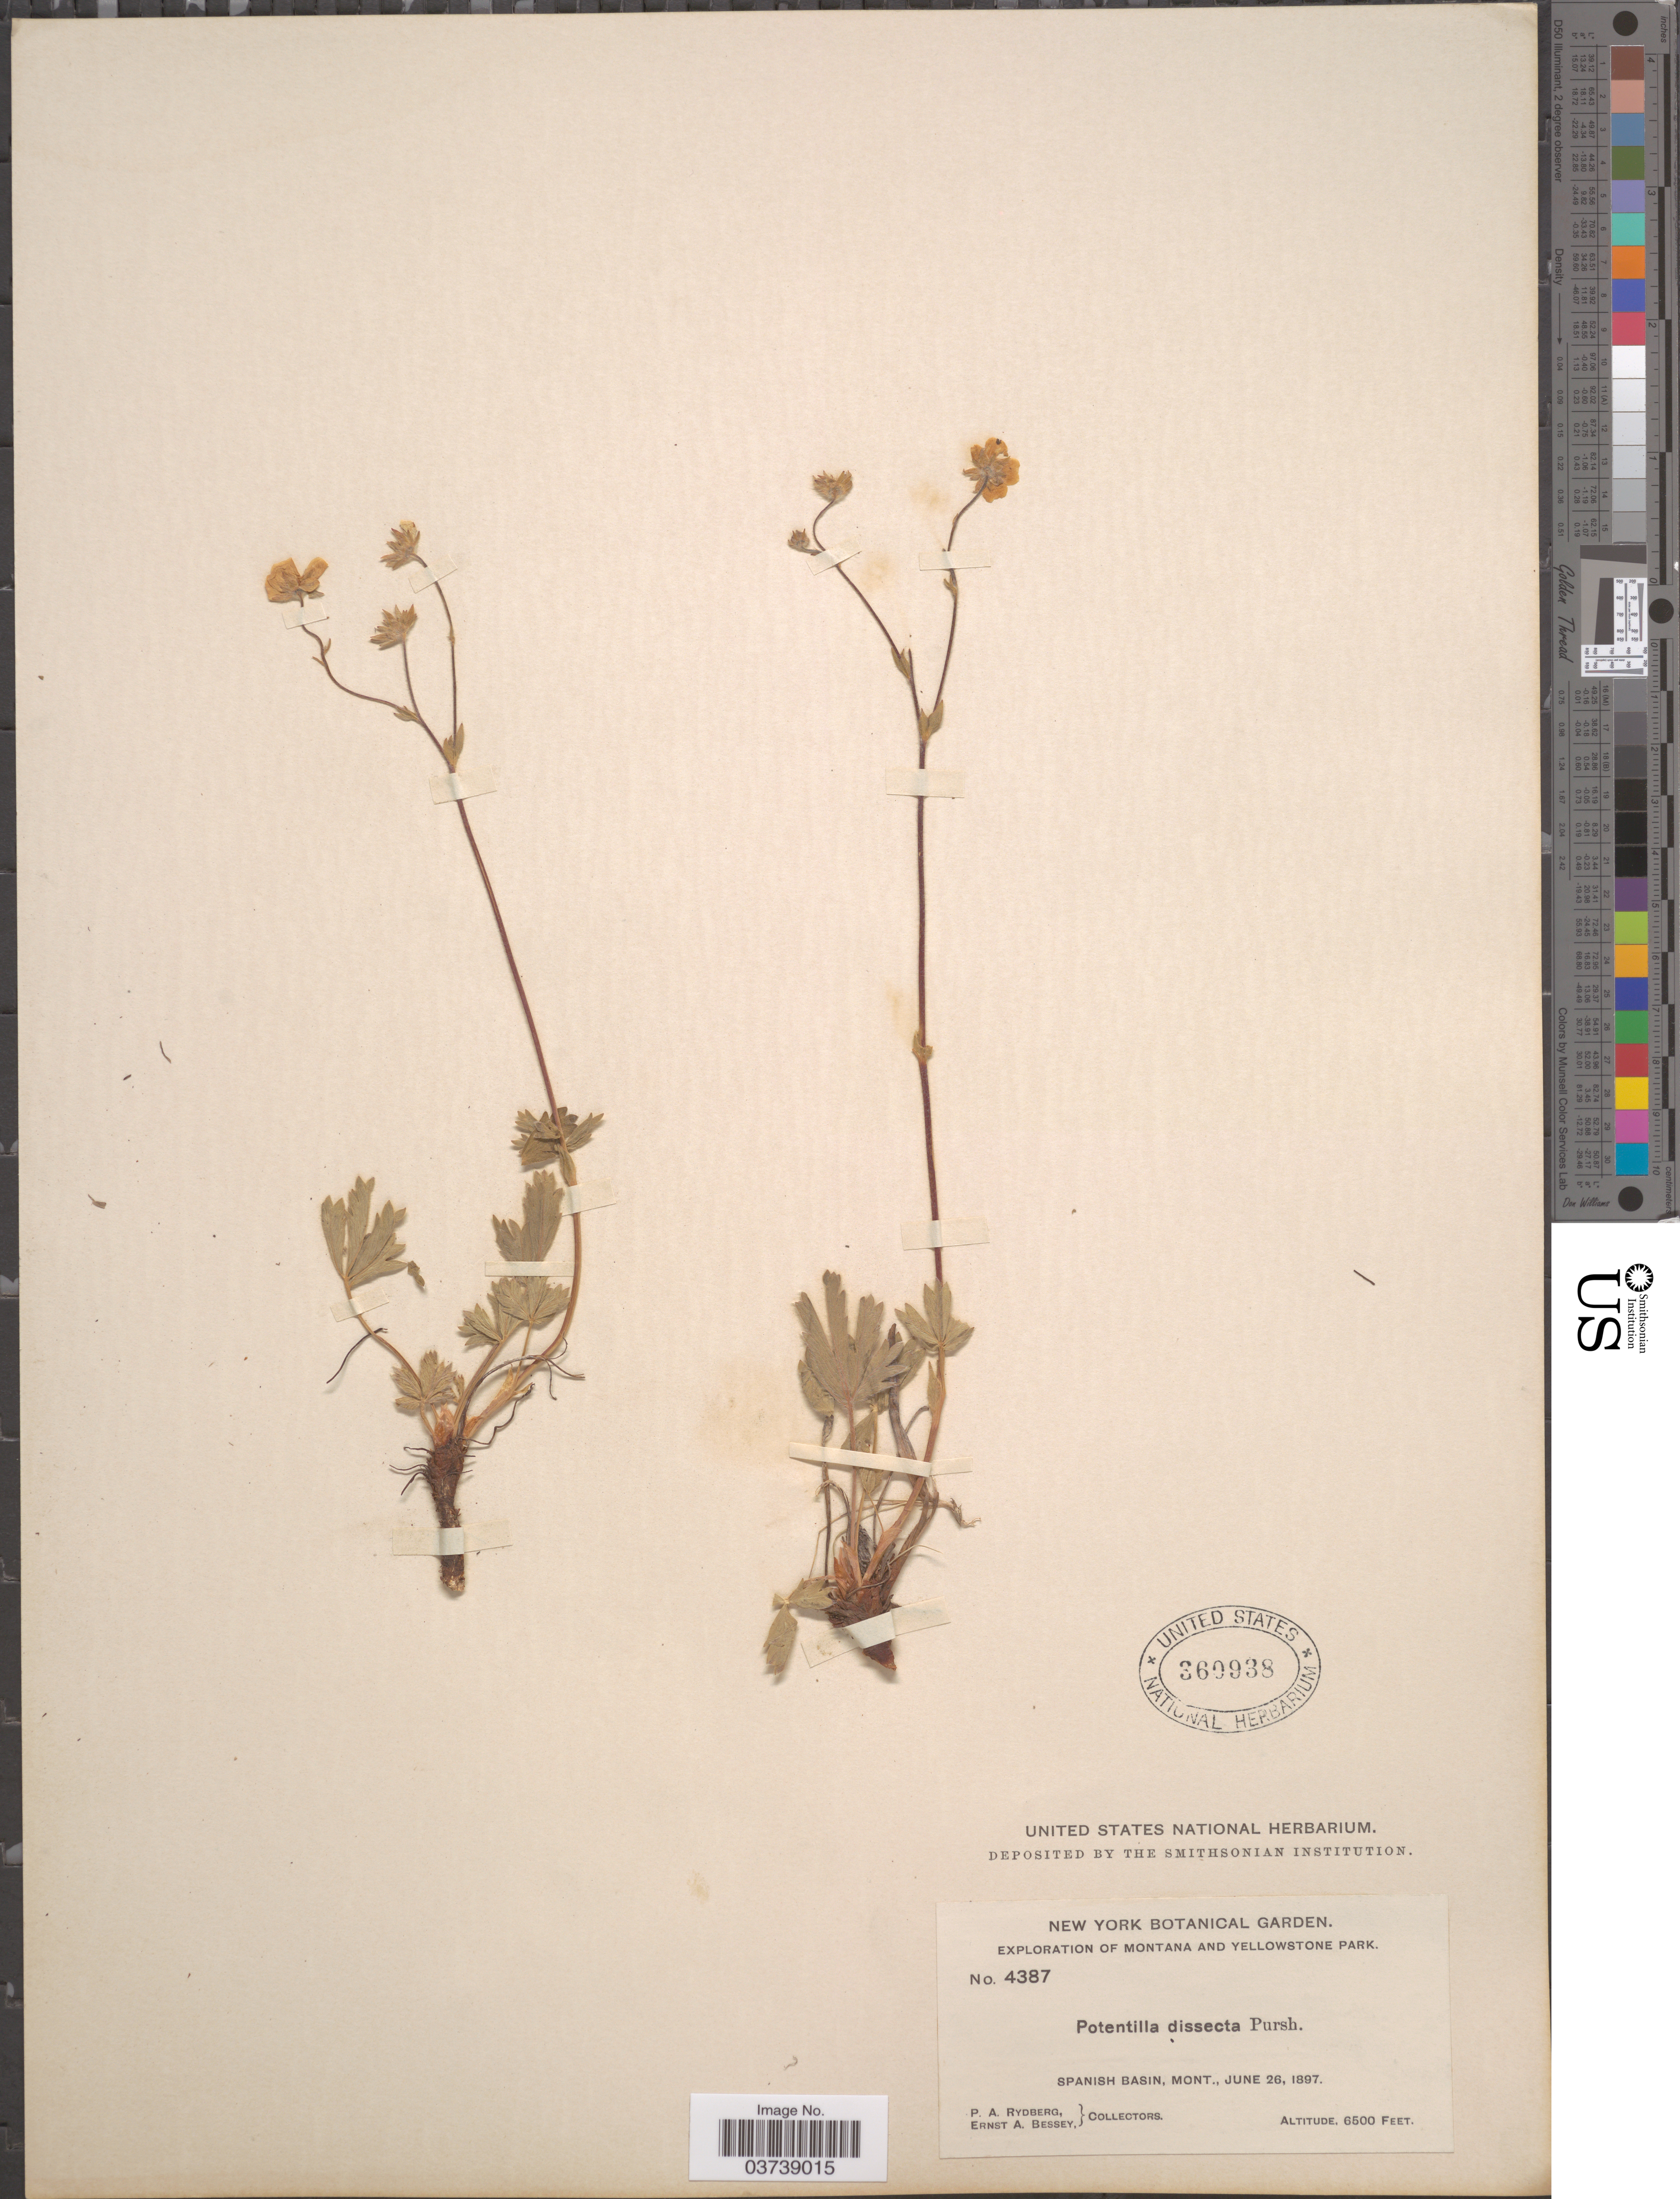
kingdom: Plantae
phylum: Tracheophyta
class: Magnoliopsida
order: Rosales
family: Rosaceae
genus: Potentilla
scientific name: Potentilla diversifolia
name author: Lehm.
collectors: P. A. Rydberg & E. A. Bessey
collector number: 4387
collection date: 1897-06-26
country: United States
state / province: Montana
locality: Yellowstone Park. Spanish Basin.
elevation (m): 1981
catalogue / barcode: US 360938